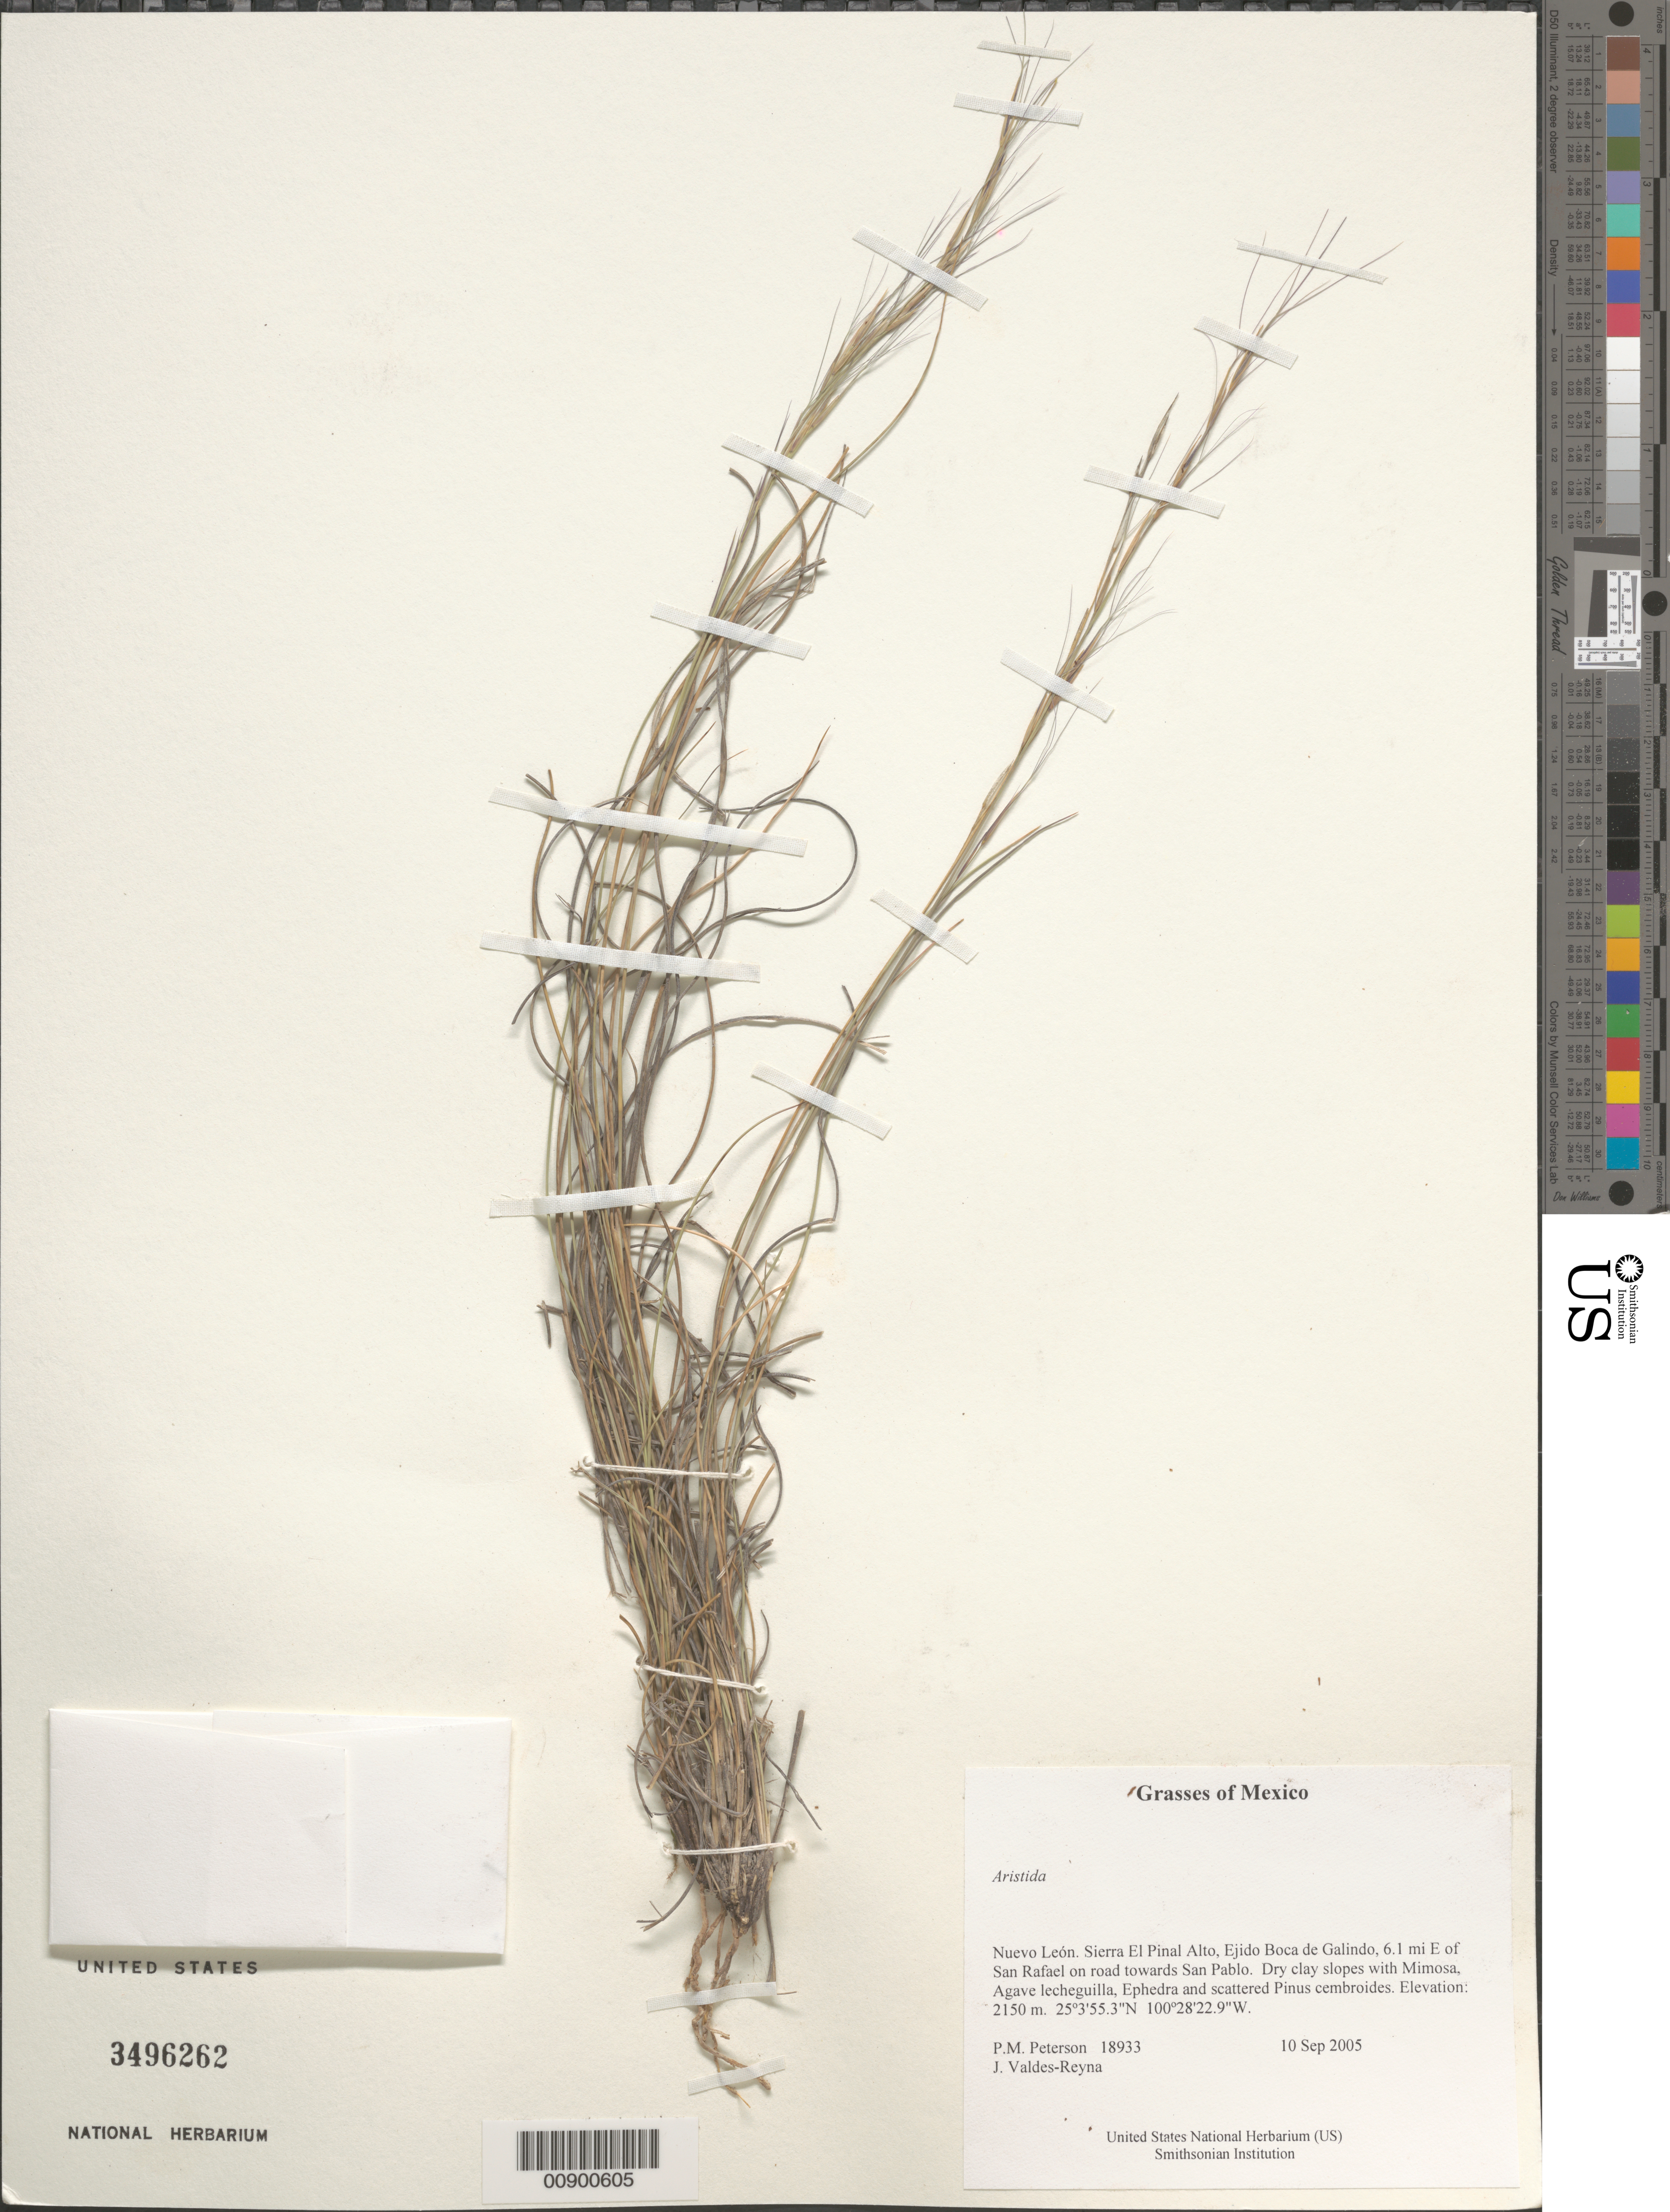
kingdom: Plantae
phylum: Tracheophyta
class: Liliopsida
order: Poales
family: Poaceae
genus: Aristida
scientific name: Aristida sp.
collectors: P. M. Peterson & J. Valdés-Reyna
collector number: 18933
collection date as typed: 10 Sep 2005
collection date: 2005-09-10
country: Mexico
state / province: Nuevo León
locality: Sierra El Pinal Alto, Ejido Boca de Galindo, 6.1 mi E of San Rafael on road towards San Pablo. Dry clay slopes with Mimosa, Agave lecheguilla, Ephedra and scattered Pinus cembroides.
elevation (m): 2150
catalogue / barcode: US 3496262